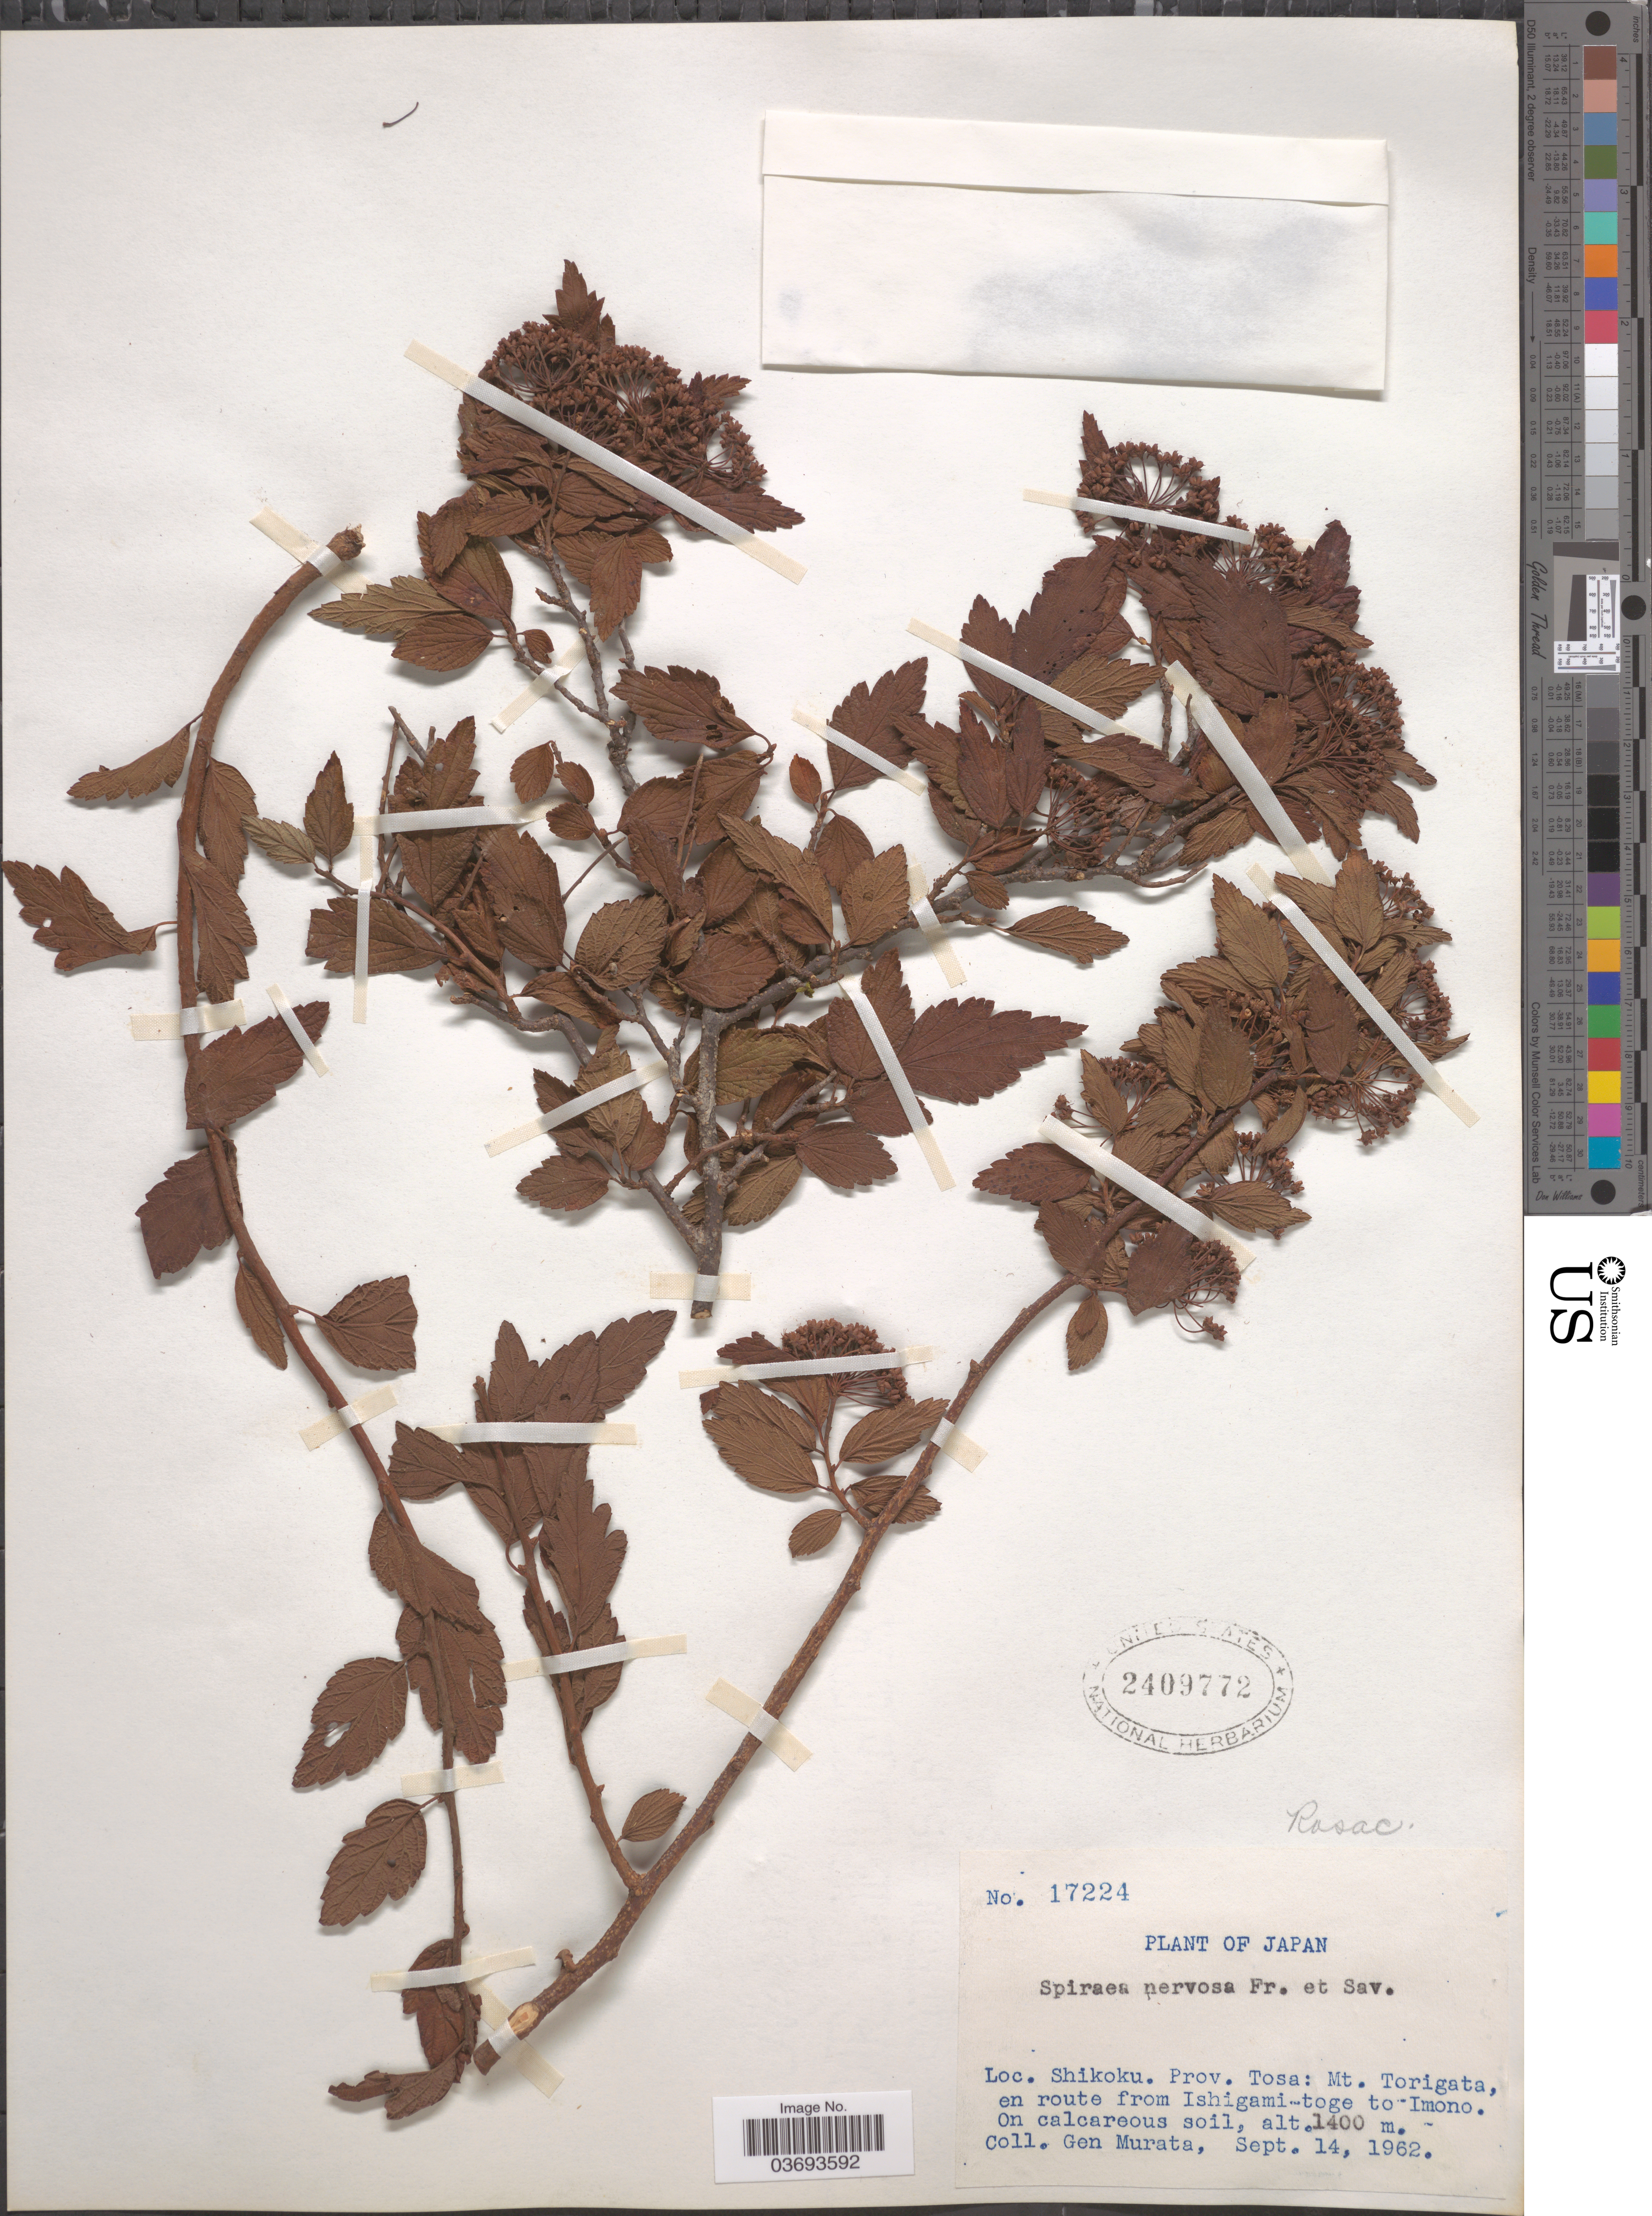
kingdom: Plantae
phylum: Tracheophyta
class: Magnoliopsida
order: Rosales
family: Rosaceae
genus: Spiraea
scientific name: Spiraea nervosa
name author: Franch. & Sav.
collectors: G. Murata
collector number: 17224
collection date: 1962-09-14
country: Japan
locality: Shikoku. Prov. Tosa: Mt. Torigata, en route from Ishigami-toge to Imono.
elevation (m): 1400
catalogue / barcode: US 2409772